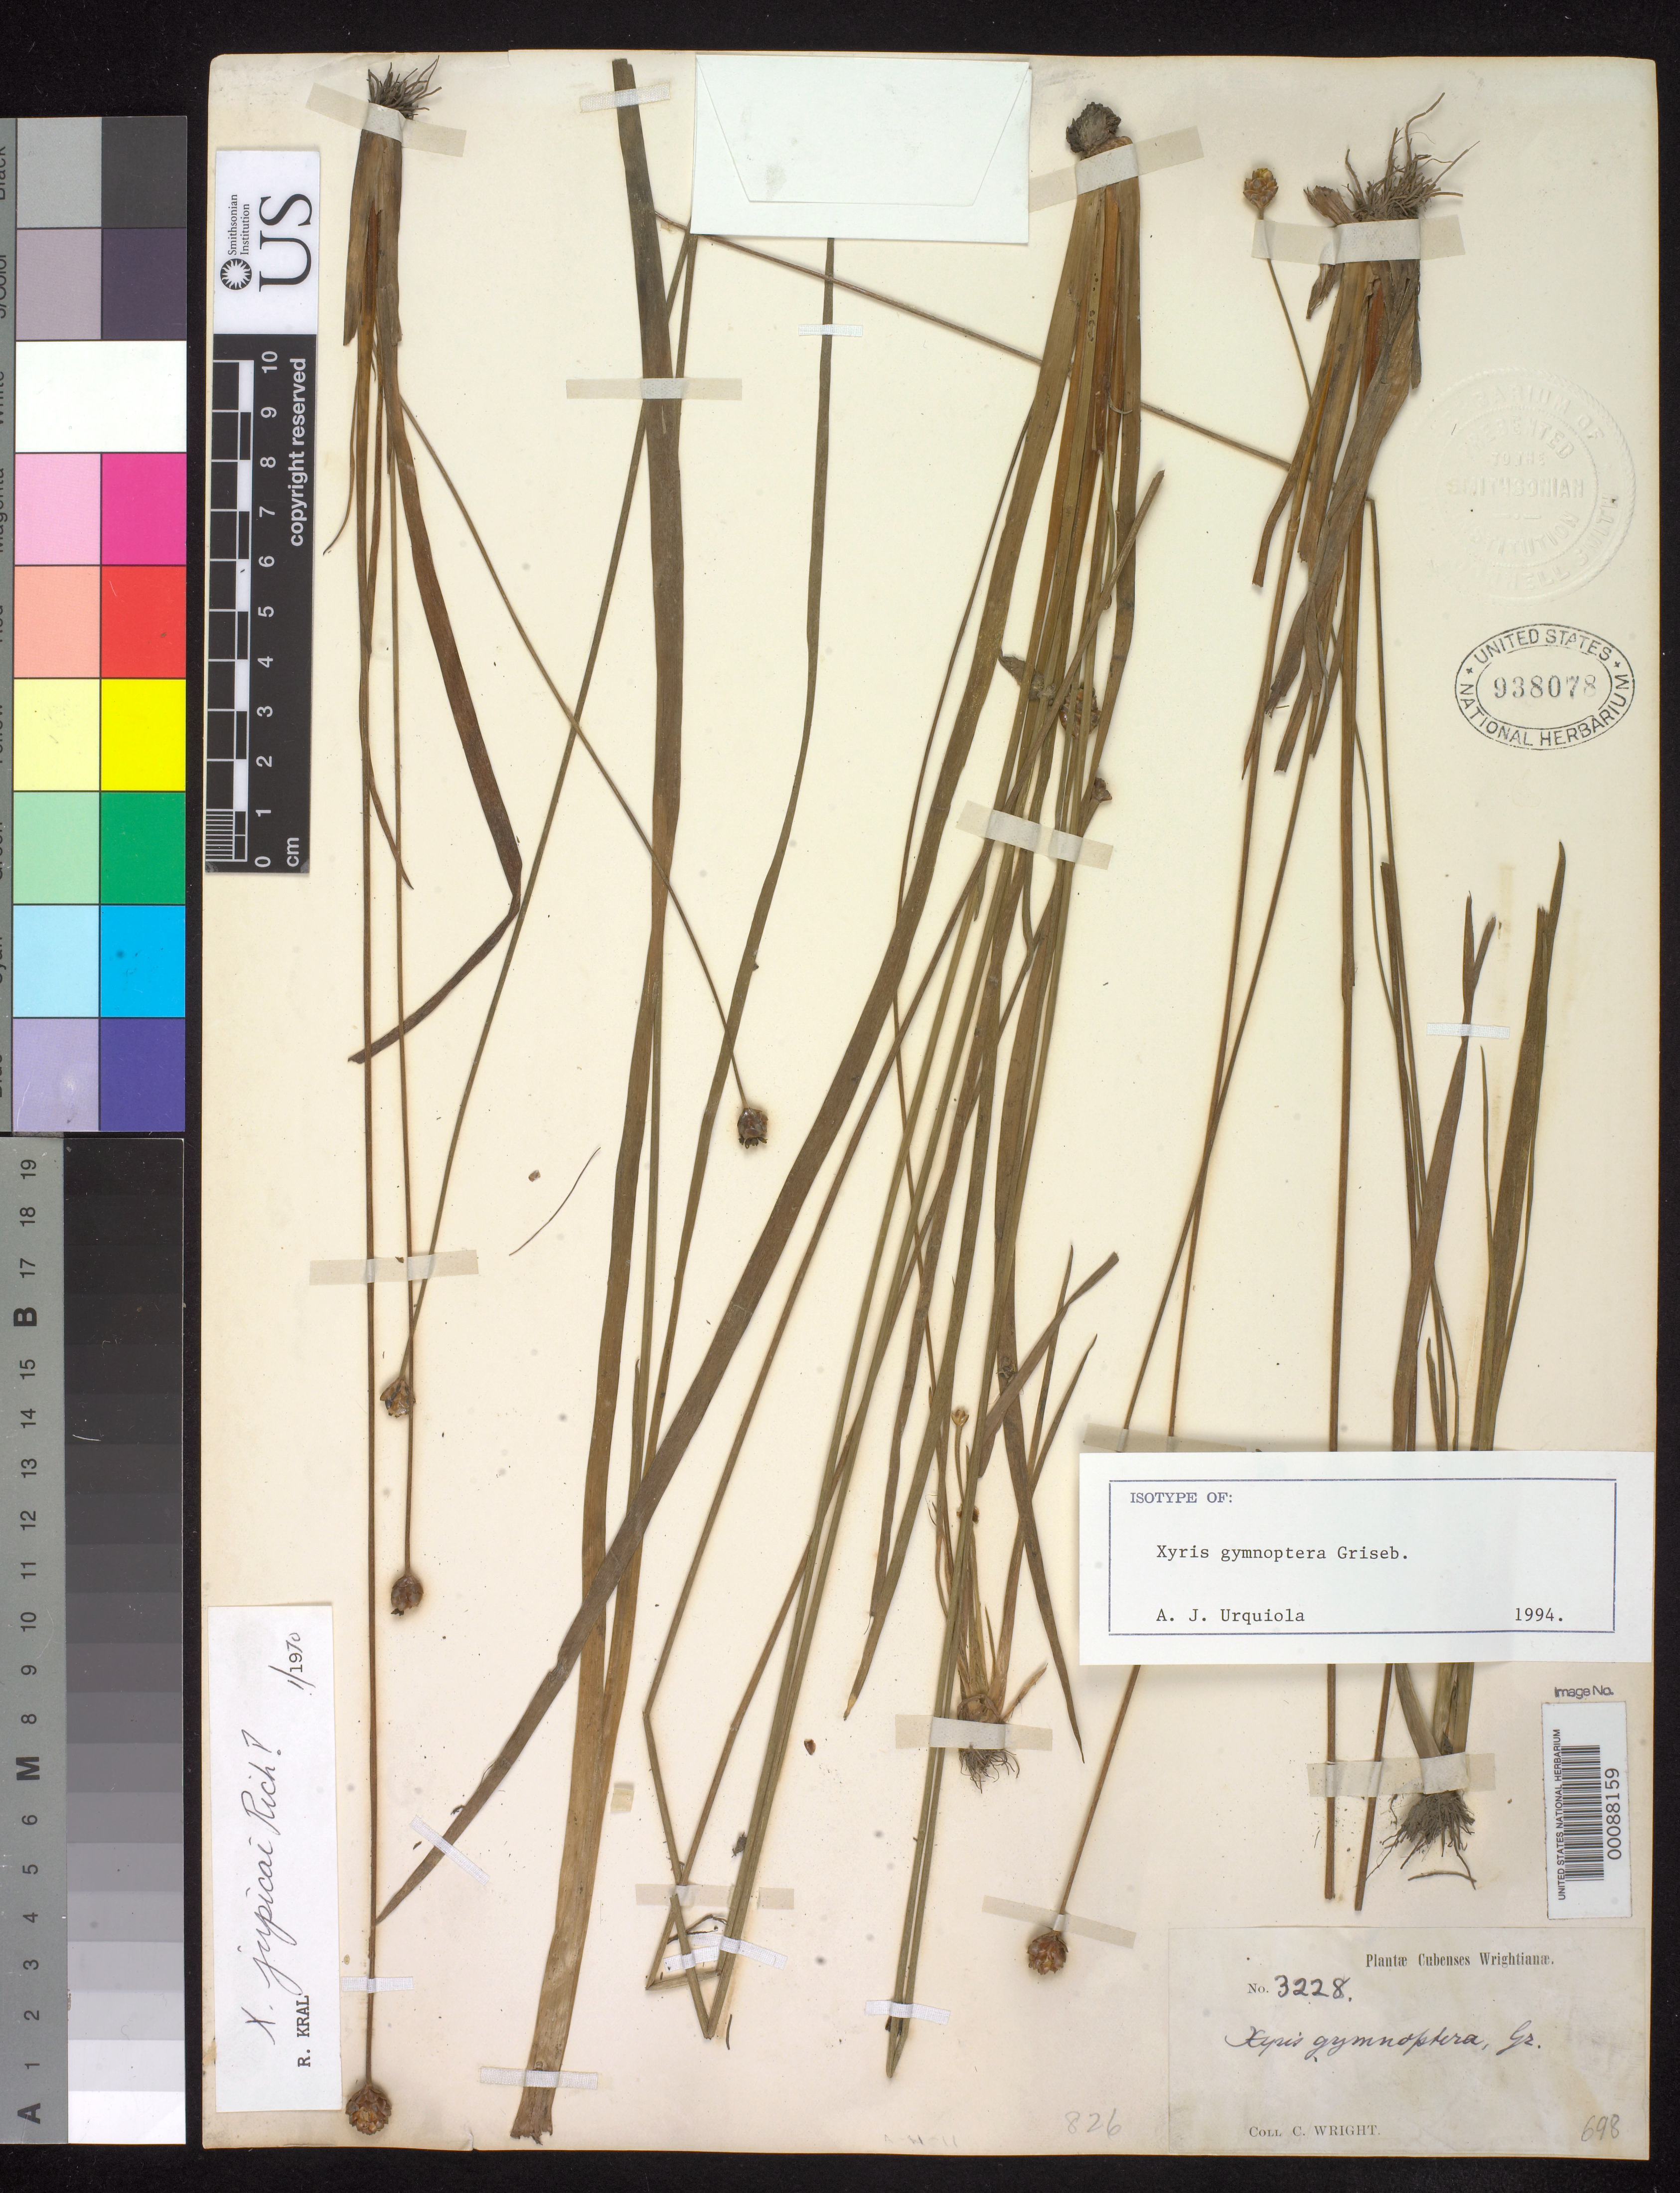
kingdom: Plantae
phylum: Tracheophyta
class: Liliopsida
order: Poales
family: Xyridaceae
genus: Xyris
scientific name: Xyris gymnoptera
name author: Griseb.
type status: Isotype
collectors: C. Wright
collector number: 3228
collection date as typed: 1865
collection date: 1865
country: Cuba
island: Greater Antilles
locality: Western section.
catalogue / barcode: US 938078